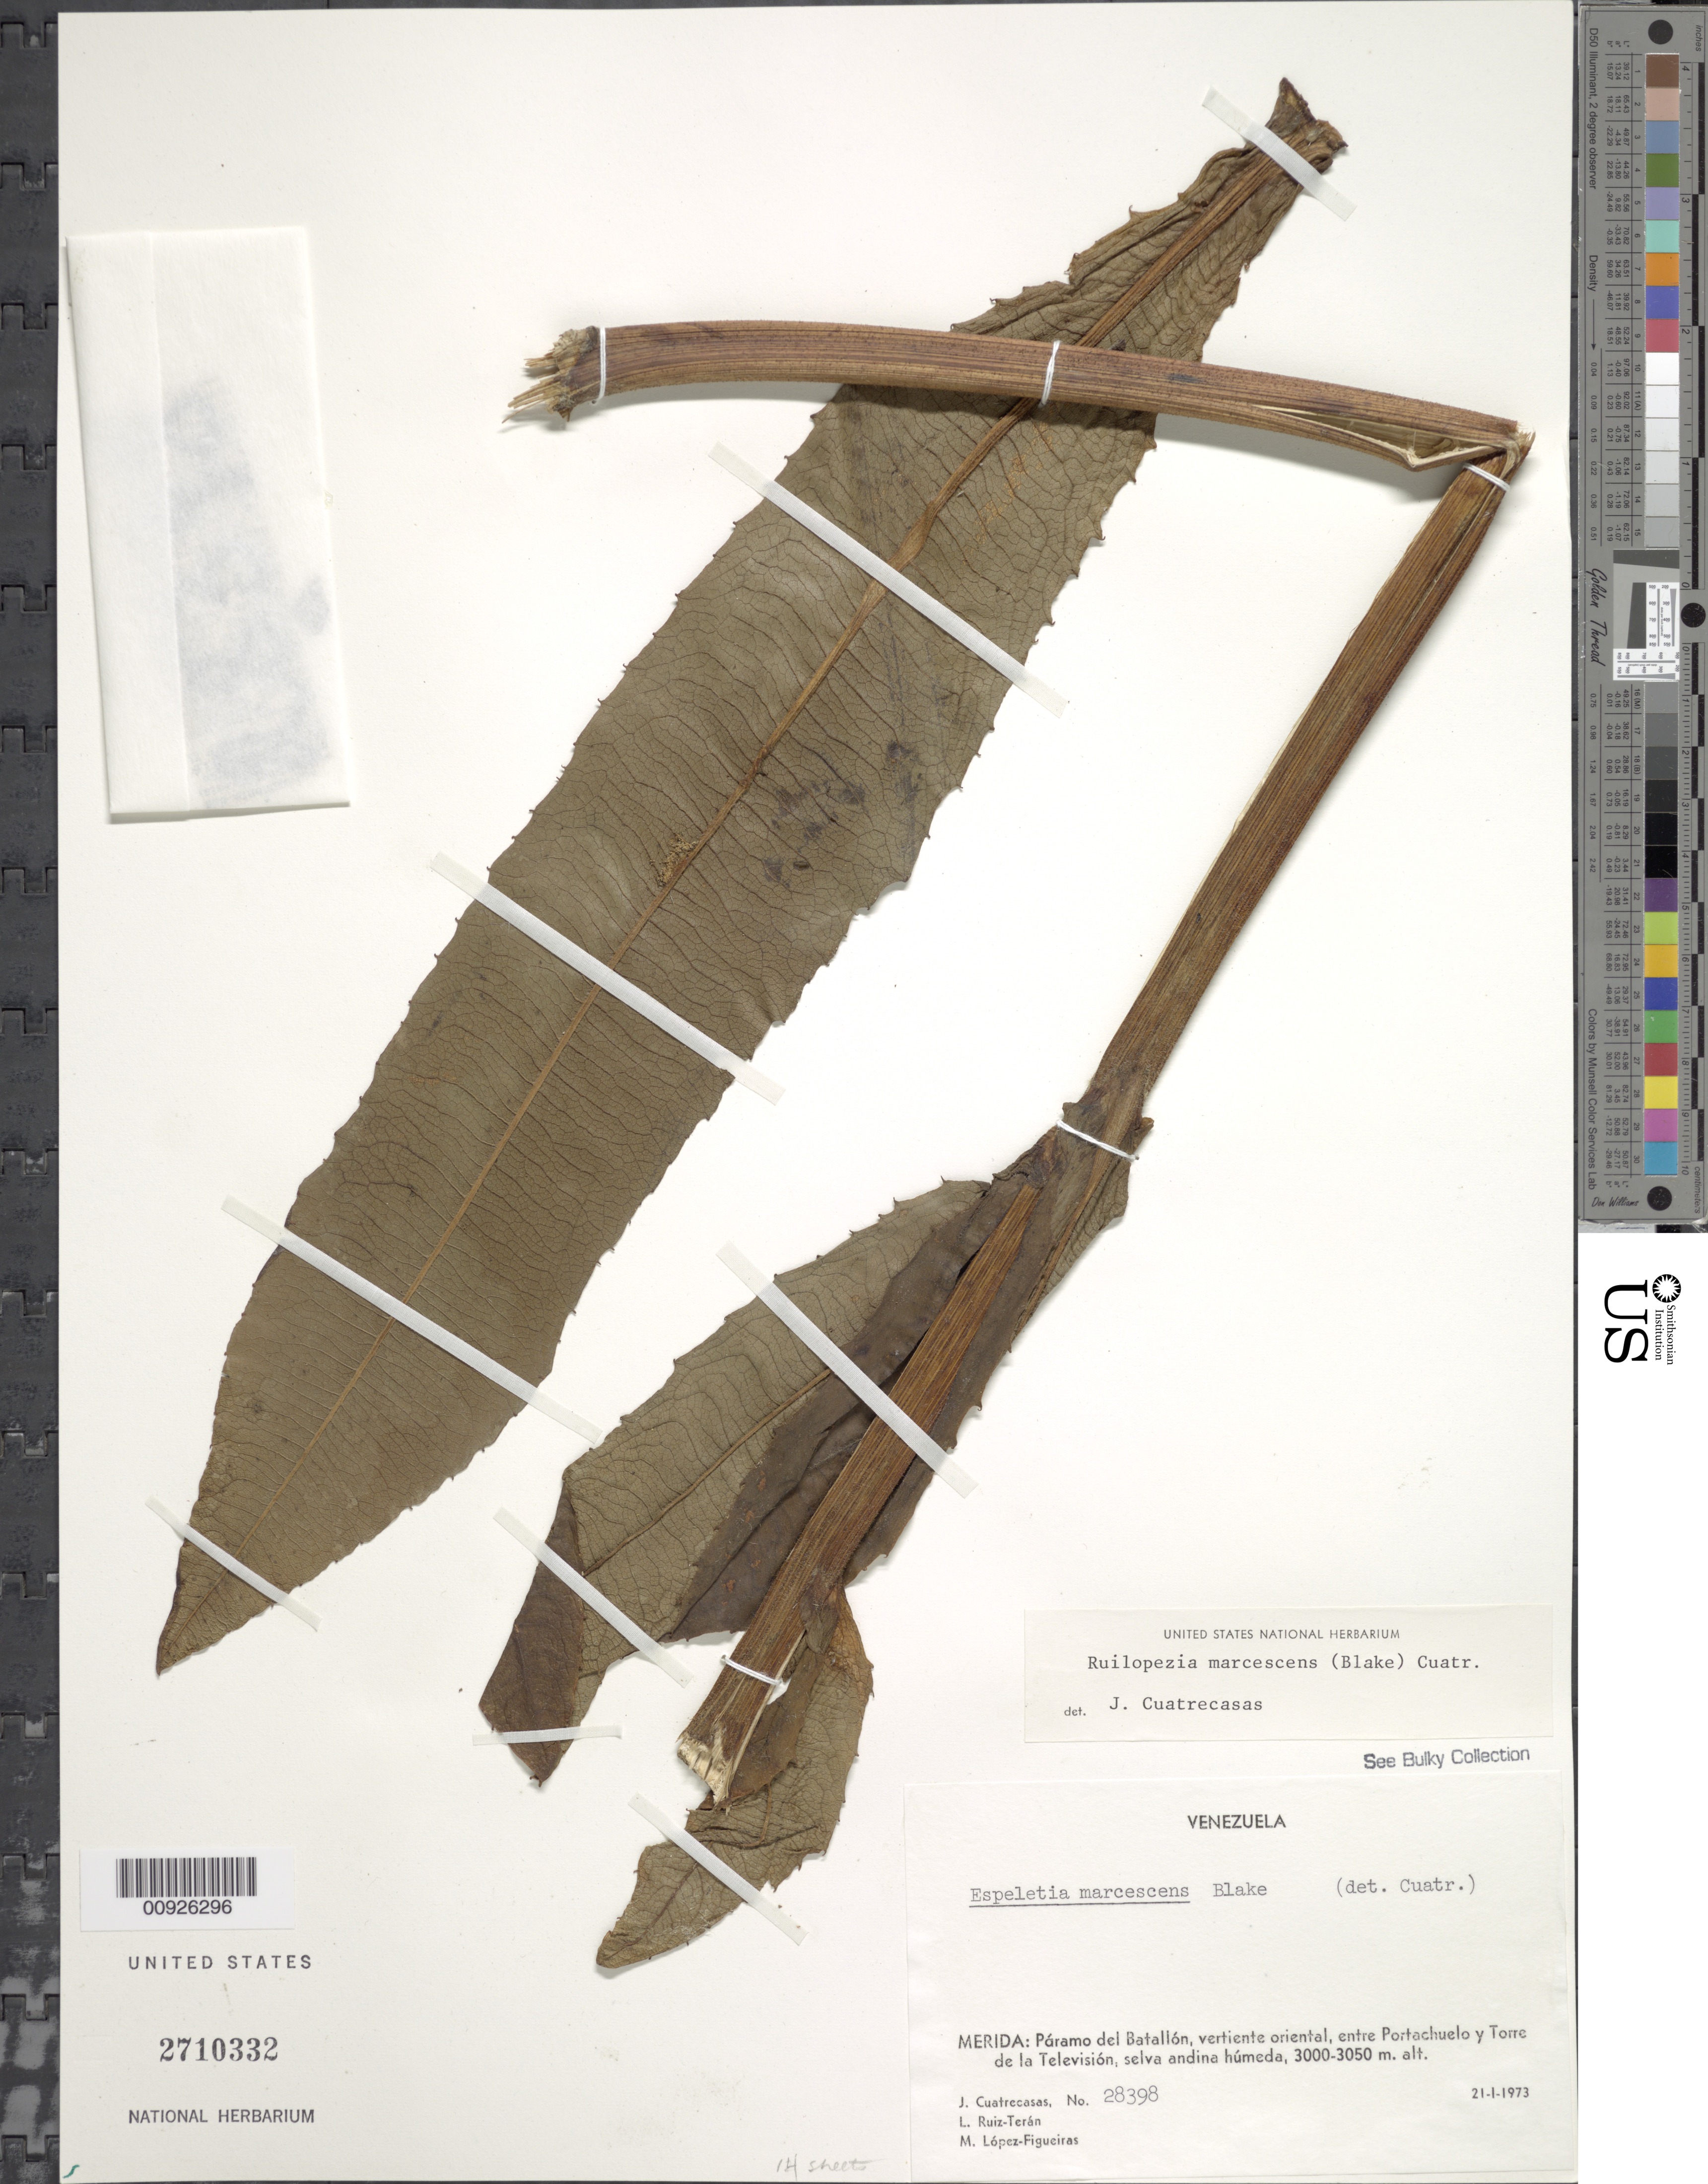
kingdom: Plantae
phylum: Tracheophyta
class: Magnoliopsida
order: Asterales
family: Asteraceae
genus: Ruilopezia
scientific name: Ruilopezia marcescens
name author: (S.F. Blake) Cuatrec.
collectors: J. Cuatrecasas, L. E. Ruíz-Terán & M. López Figueiras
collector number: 28398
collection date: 1973-01-21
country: Venezuela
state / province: Mérida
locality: Paramo del Batallón. Vertiente oriental, entre Portachuelo y Torre de la Televisión.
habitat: Selva andina húmeda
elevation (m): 3000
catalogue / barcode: US 2710332